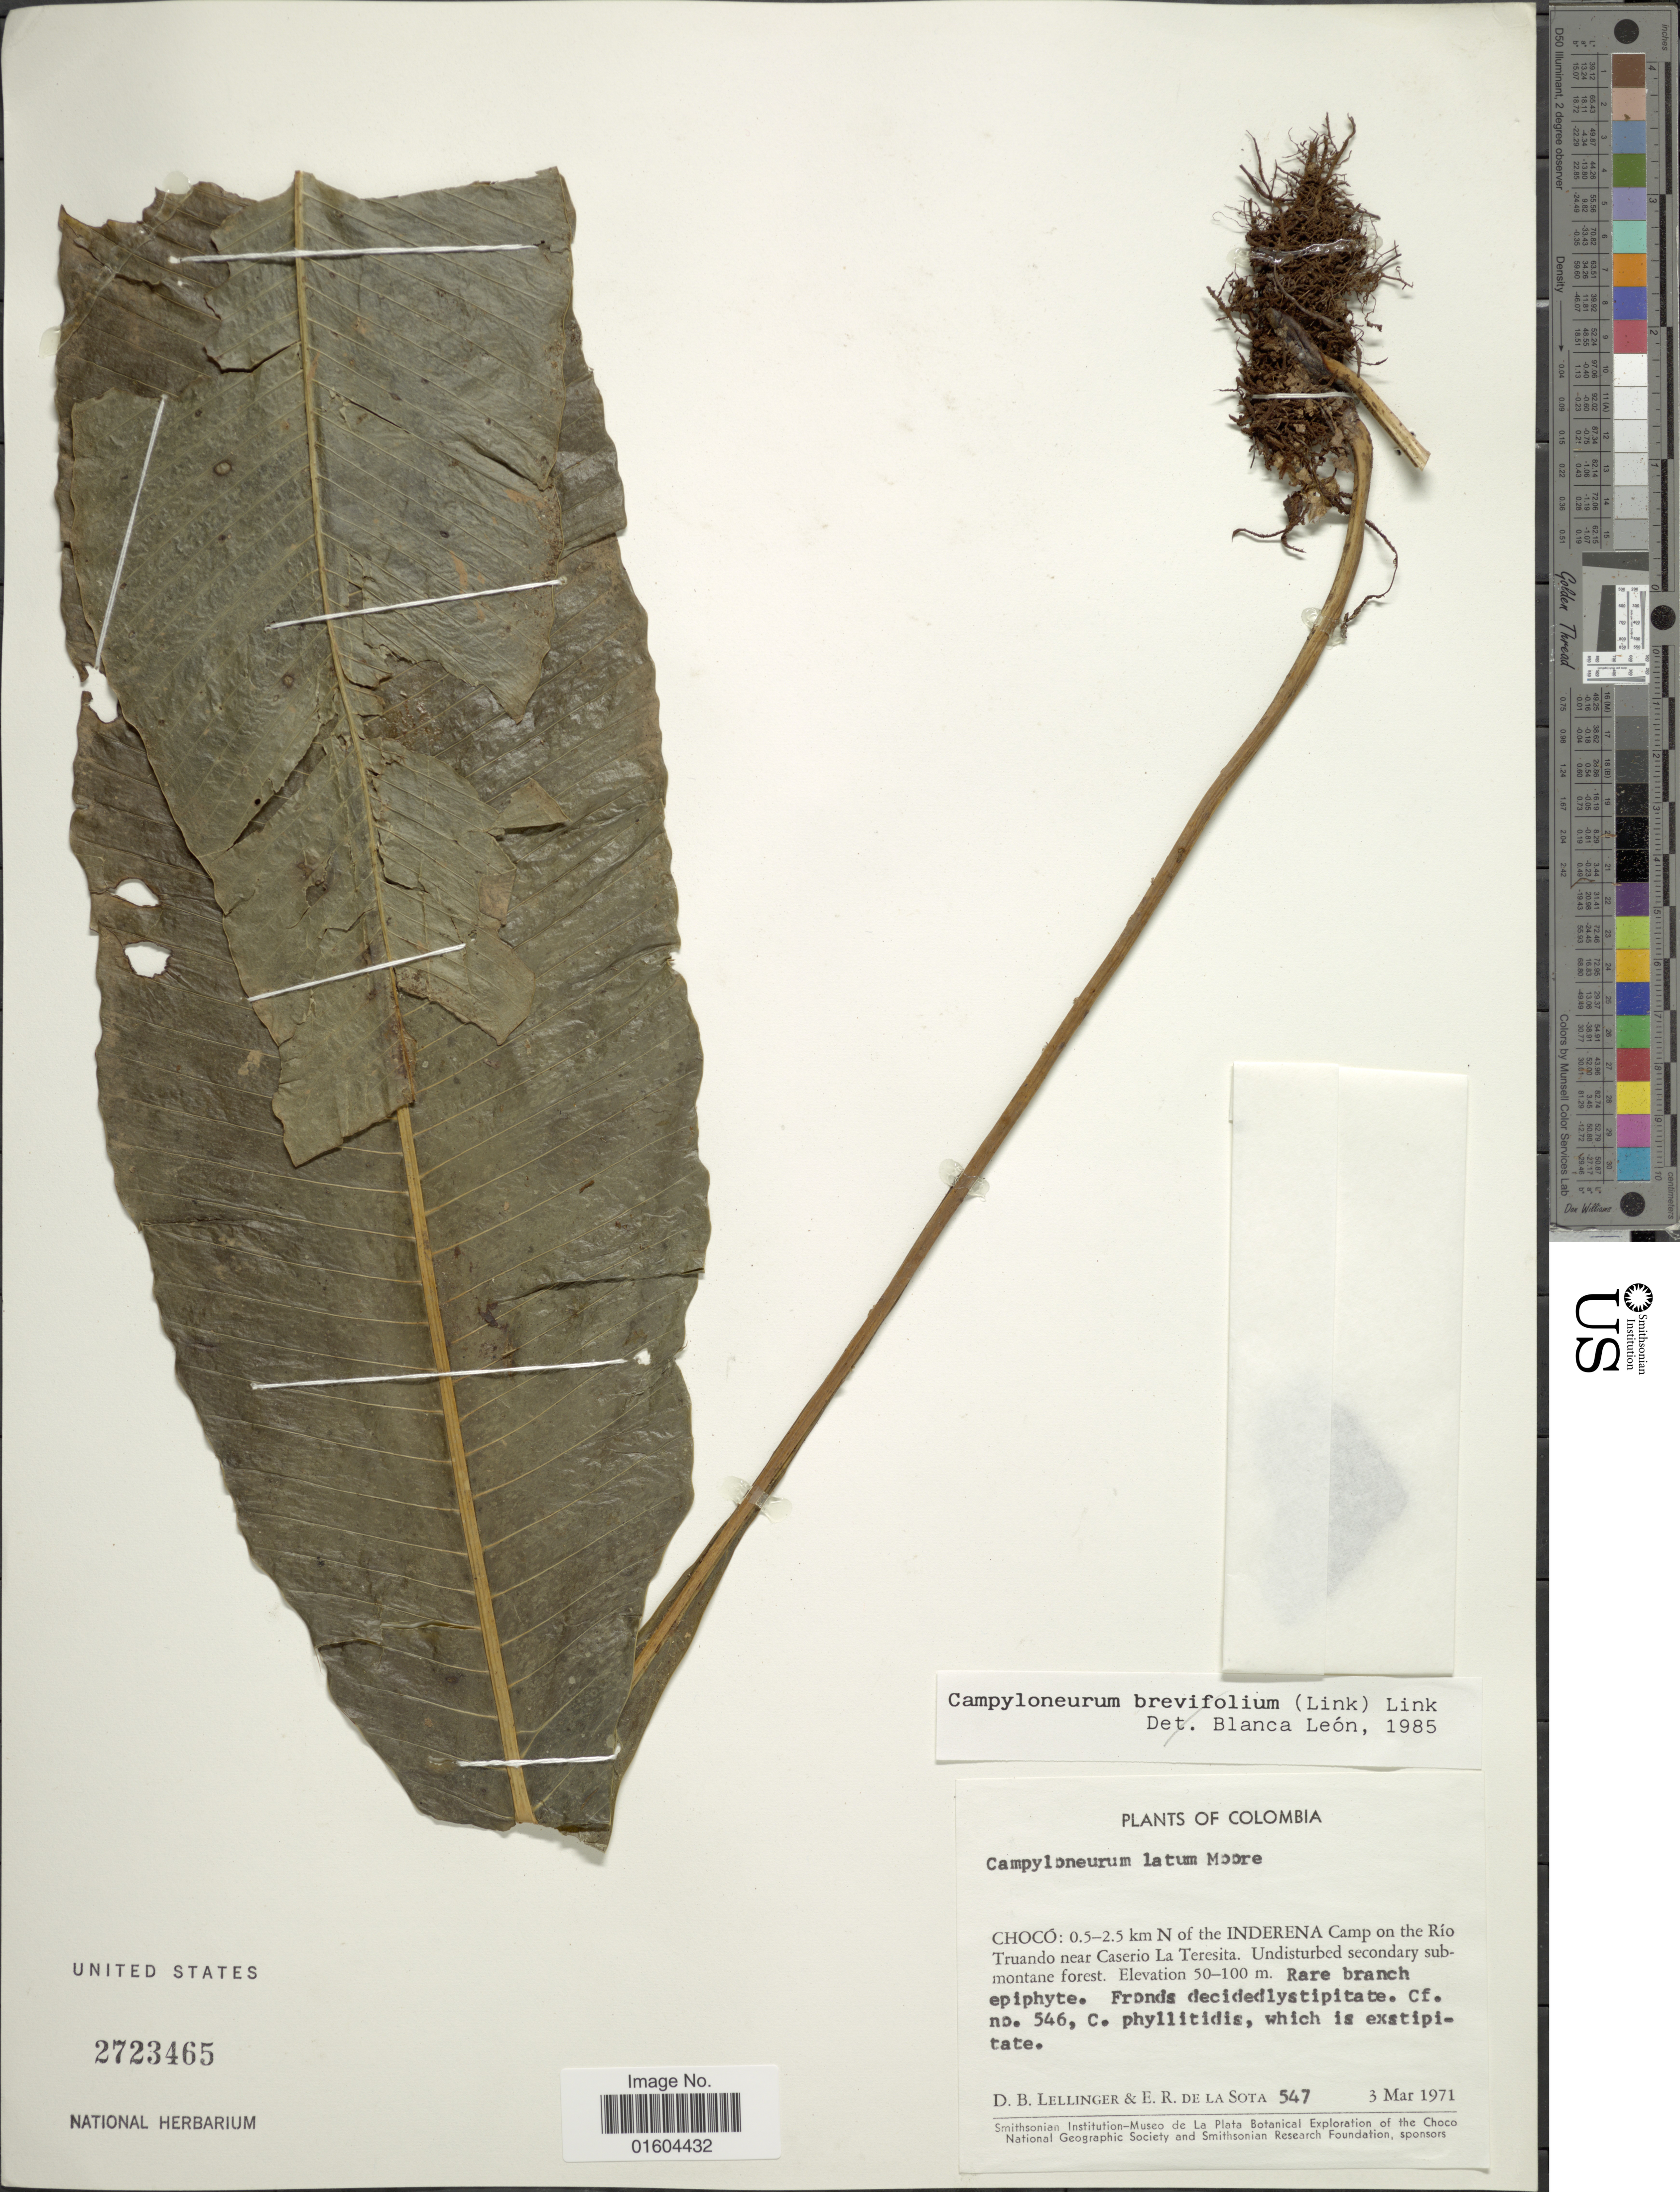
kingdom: Plantae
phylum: Tracheophyta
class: Polypodiopsida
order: Polypodiales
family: Polypodiaceae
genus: Campyloneurum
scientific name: Campyloneurum latum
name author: T. Moore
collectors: D. B. Lellinger & E. R. de la Sota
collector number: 547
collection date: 1971-03-03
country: Colombia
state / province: Chocó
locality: Colombis. Choco: 0.5-2.5 km N of the Inderena Camp on the Rio Truando near Caseiro La Teresita.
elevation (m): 50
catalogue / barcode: US 2723465